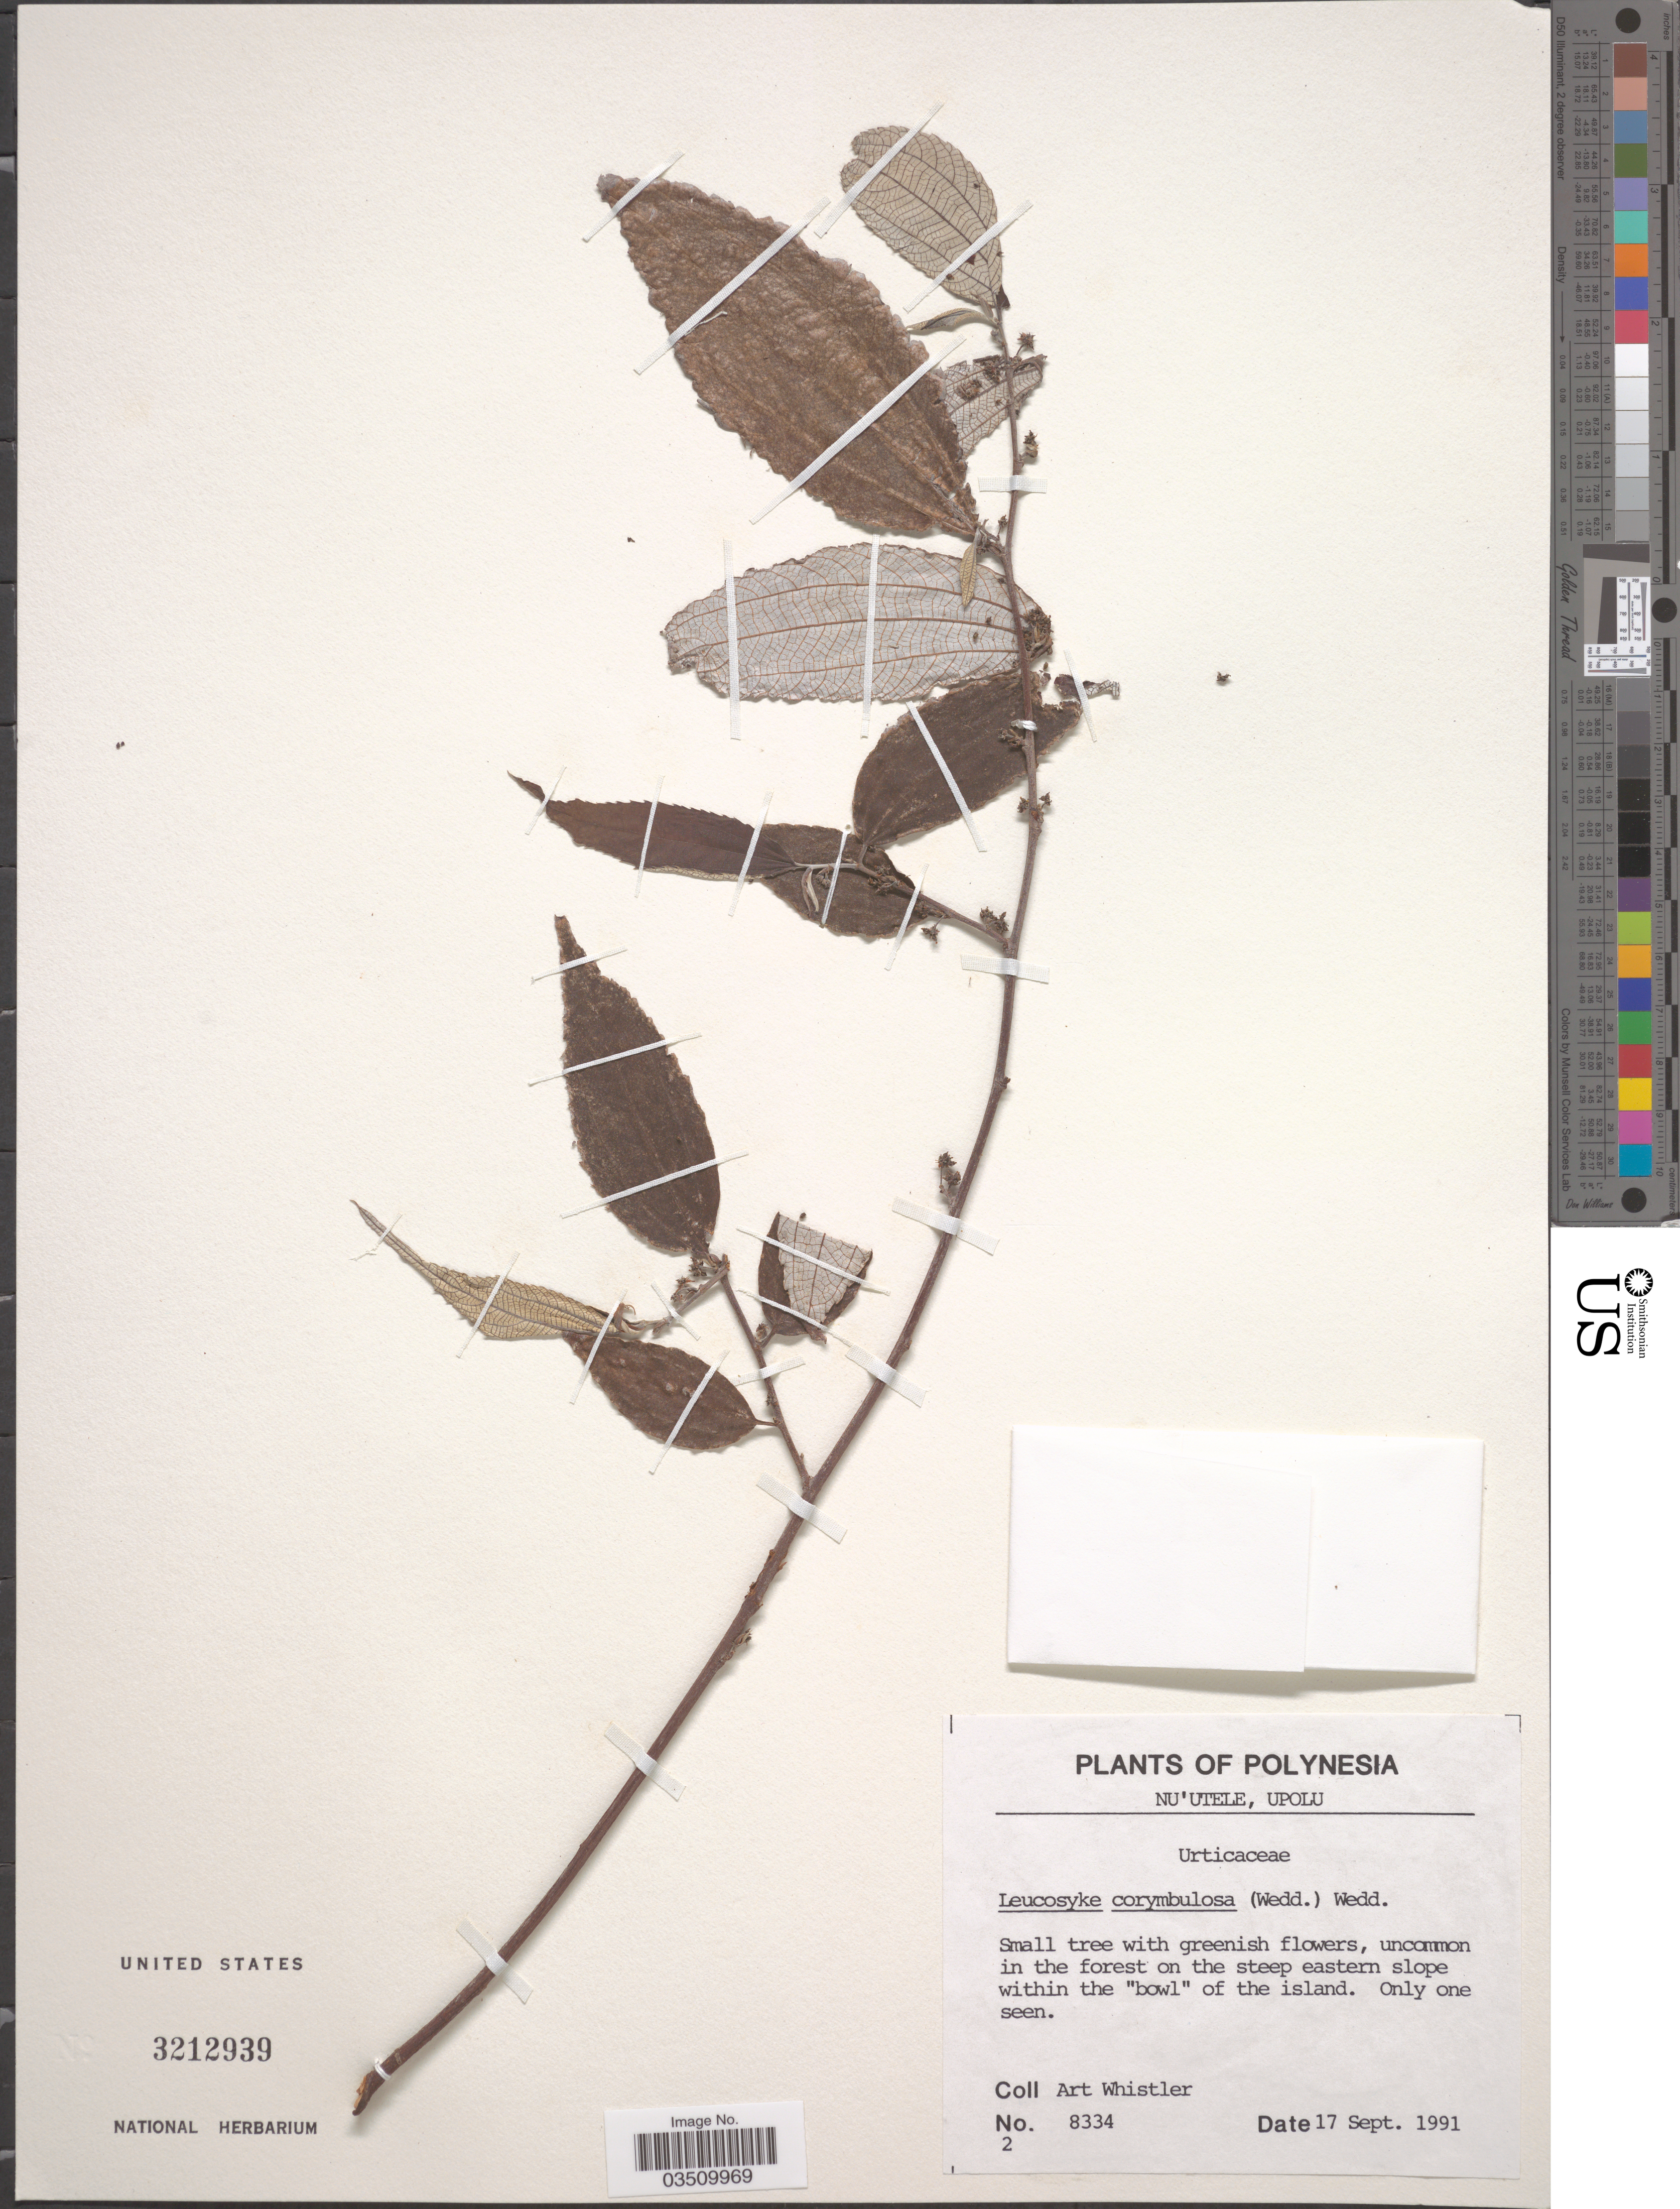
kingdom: Plantae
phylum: Tracheophyta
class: Magnoliopsida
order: Rosales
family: Urticaceae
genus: Leucosyke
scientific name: Leucosyke corymbulosa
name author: (Wedd.) Wedd.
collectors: A. Whistler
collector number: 8334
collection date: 1991-09-17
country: Samoa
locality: Polynesia. Nu'utele, Upolu. In the forest on the steep eastern slope within the "bowl" of the island.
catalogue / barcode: US 3212939